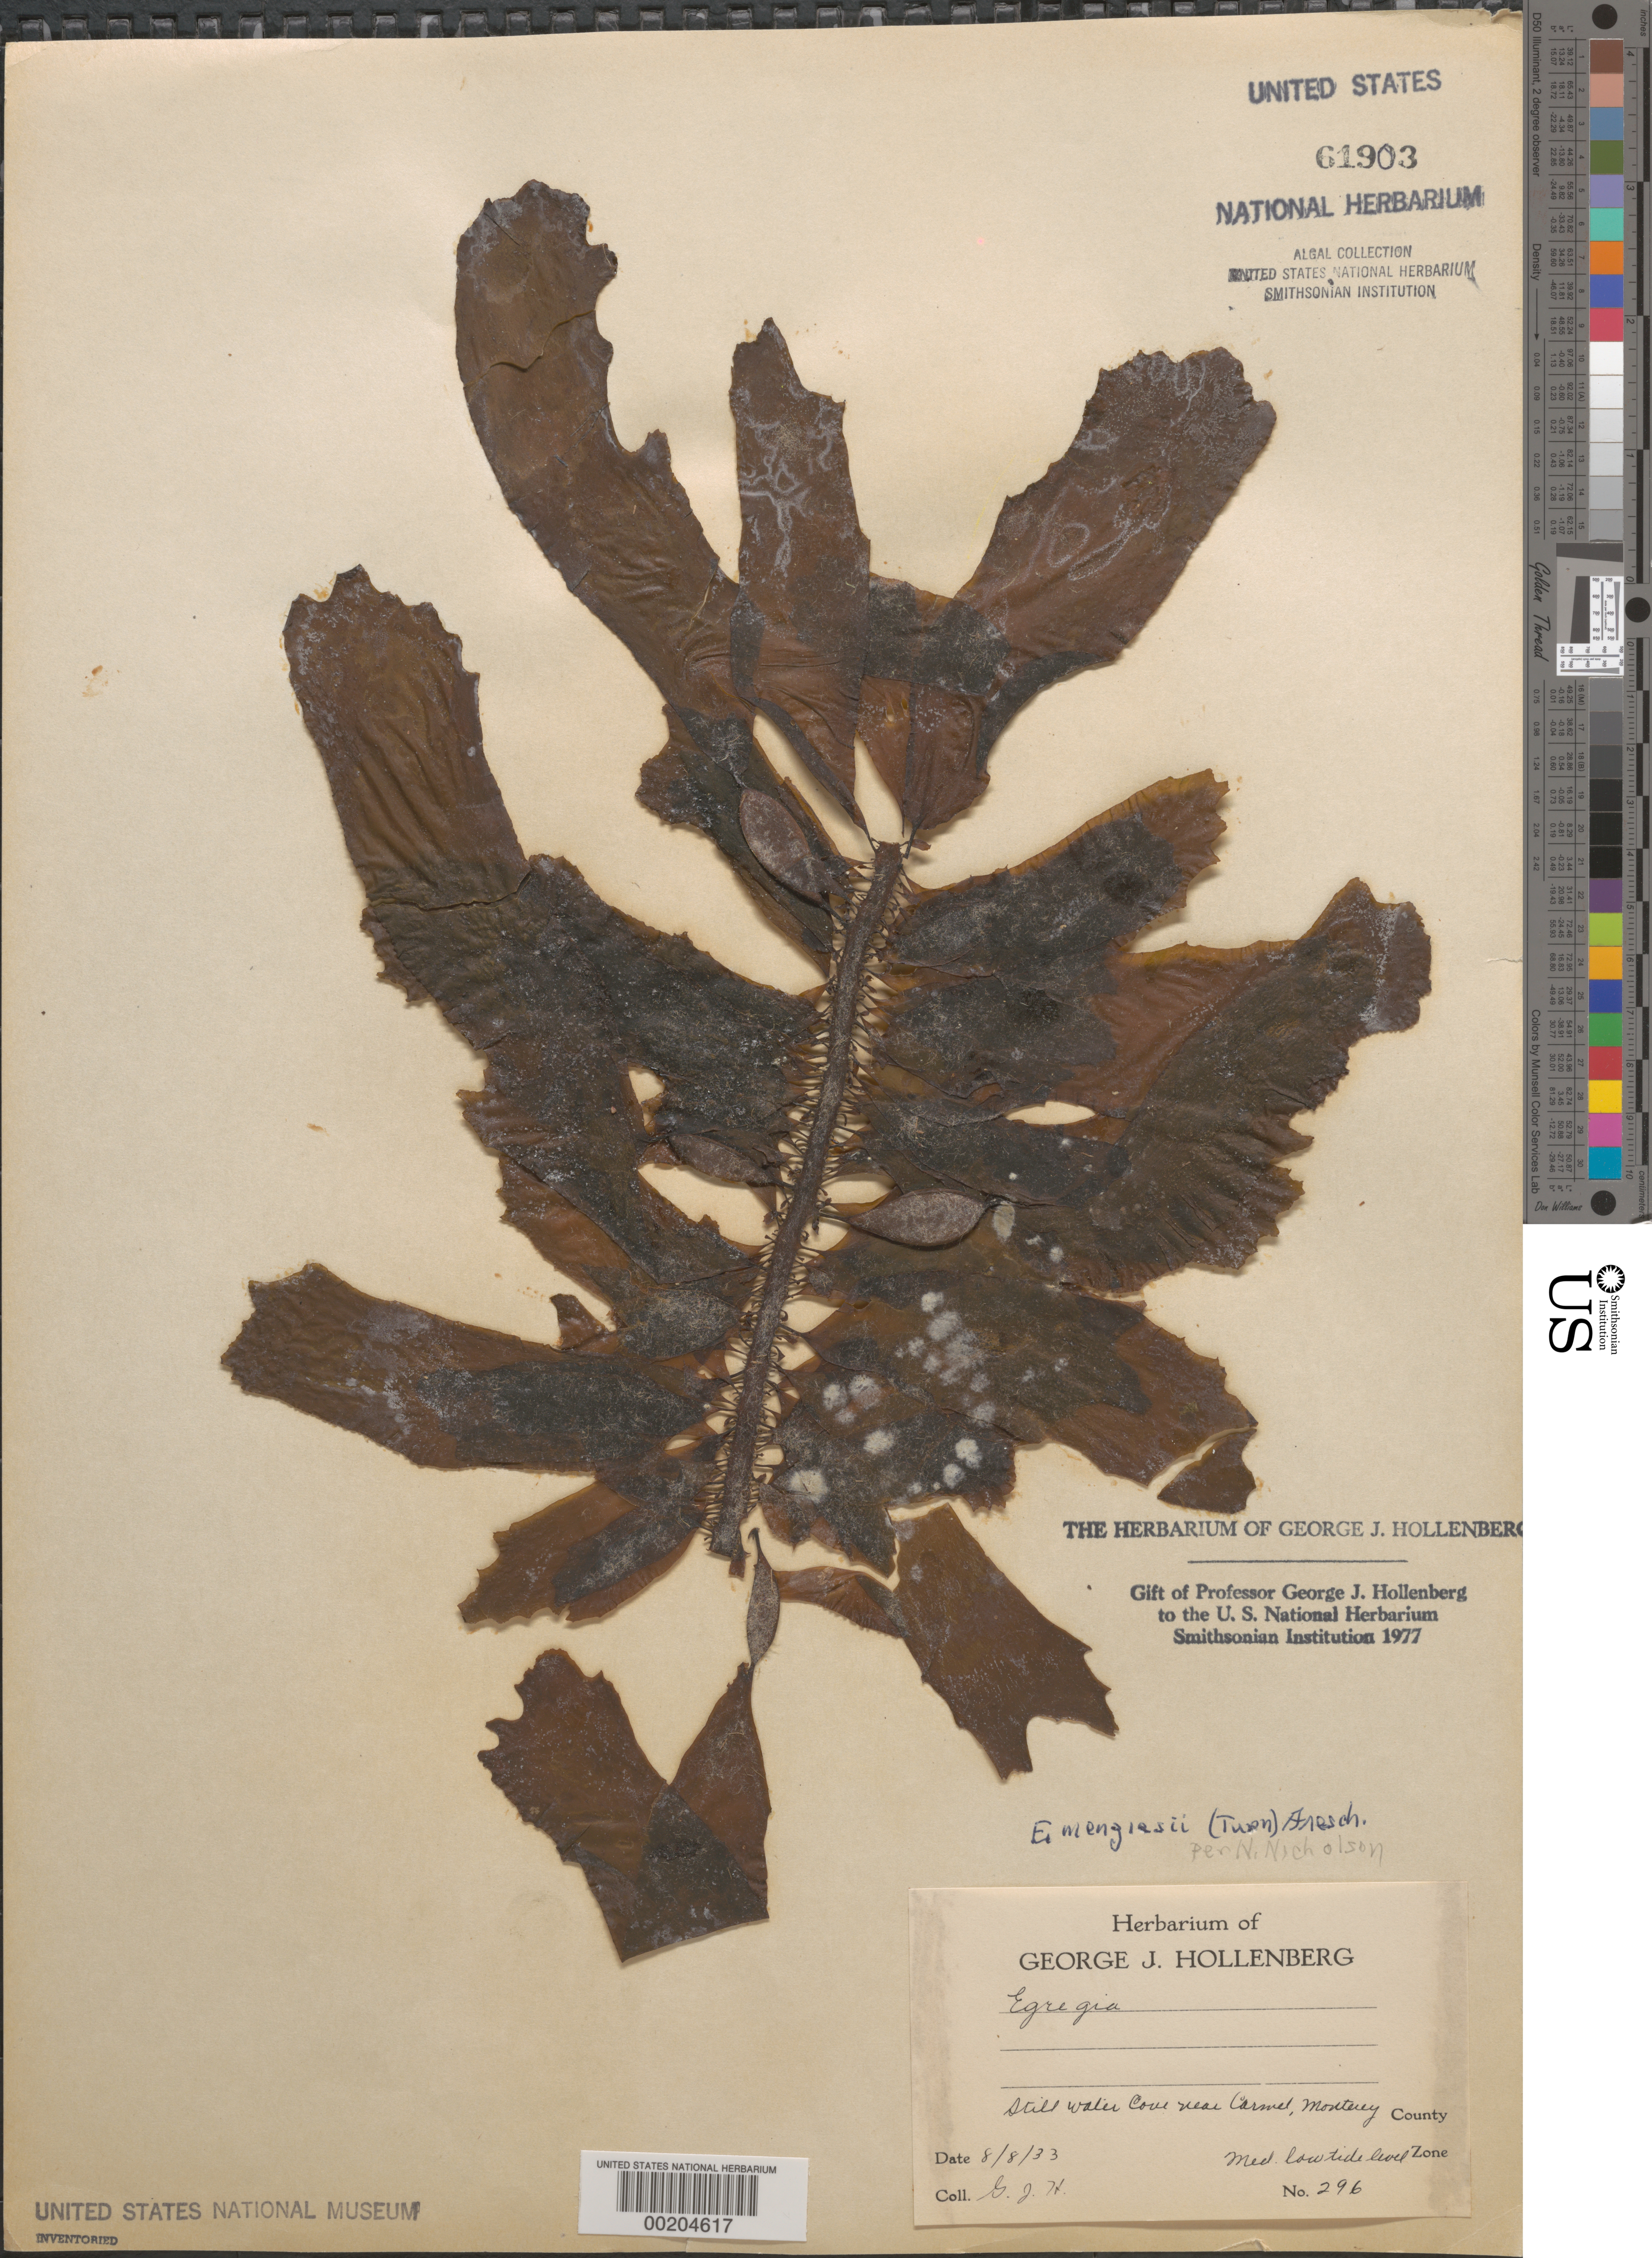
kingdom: Chromista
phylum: Ochrophyta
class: Phaeophyceae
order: Laminariales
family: Lessoniaceae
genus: Egregia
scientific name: Egregia menziesii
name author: (Turner) Aresch.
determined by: Nicholson, Nancy L.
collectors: G. Hollenberg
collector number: GJH 296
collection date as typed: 08 Aug 1933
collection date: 1933-08-08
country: United States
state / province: California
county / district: Monterey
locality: Stillwater Cove, near Carmel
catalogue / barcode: US 61903